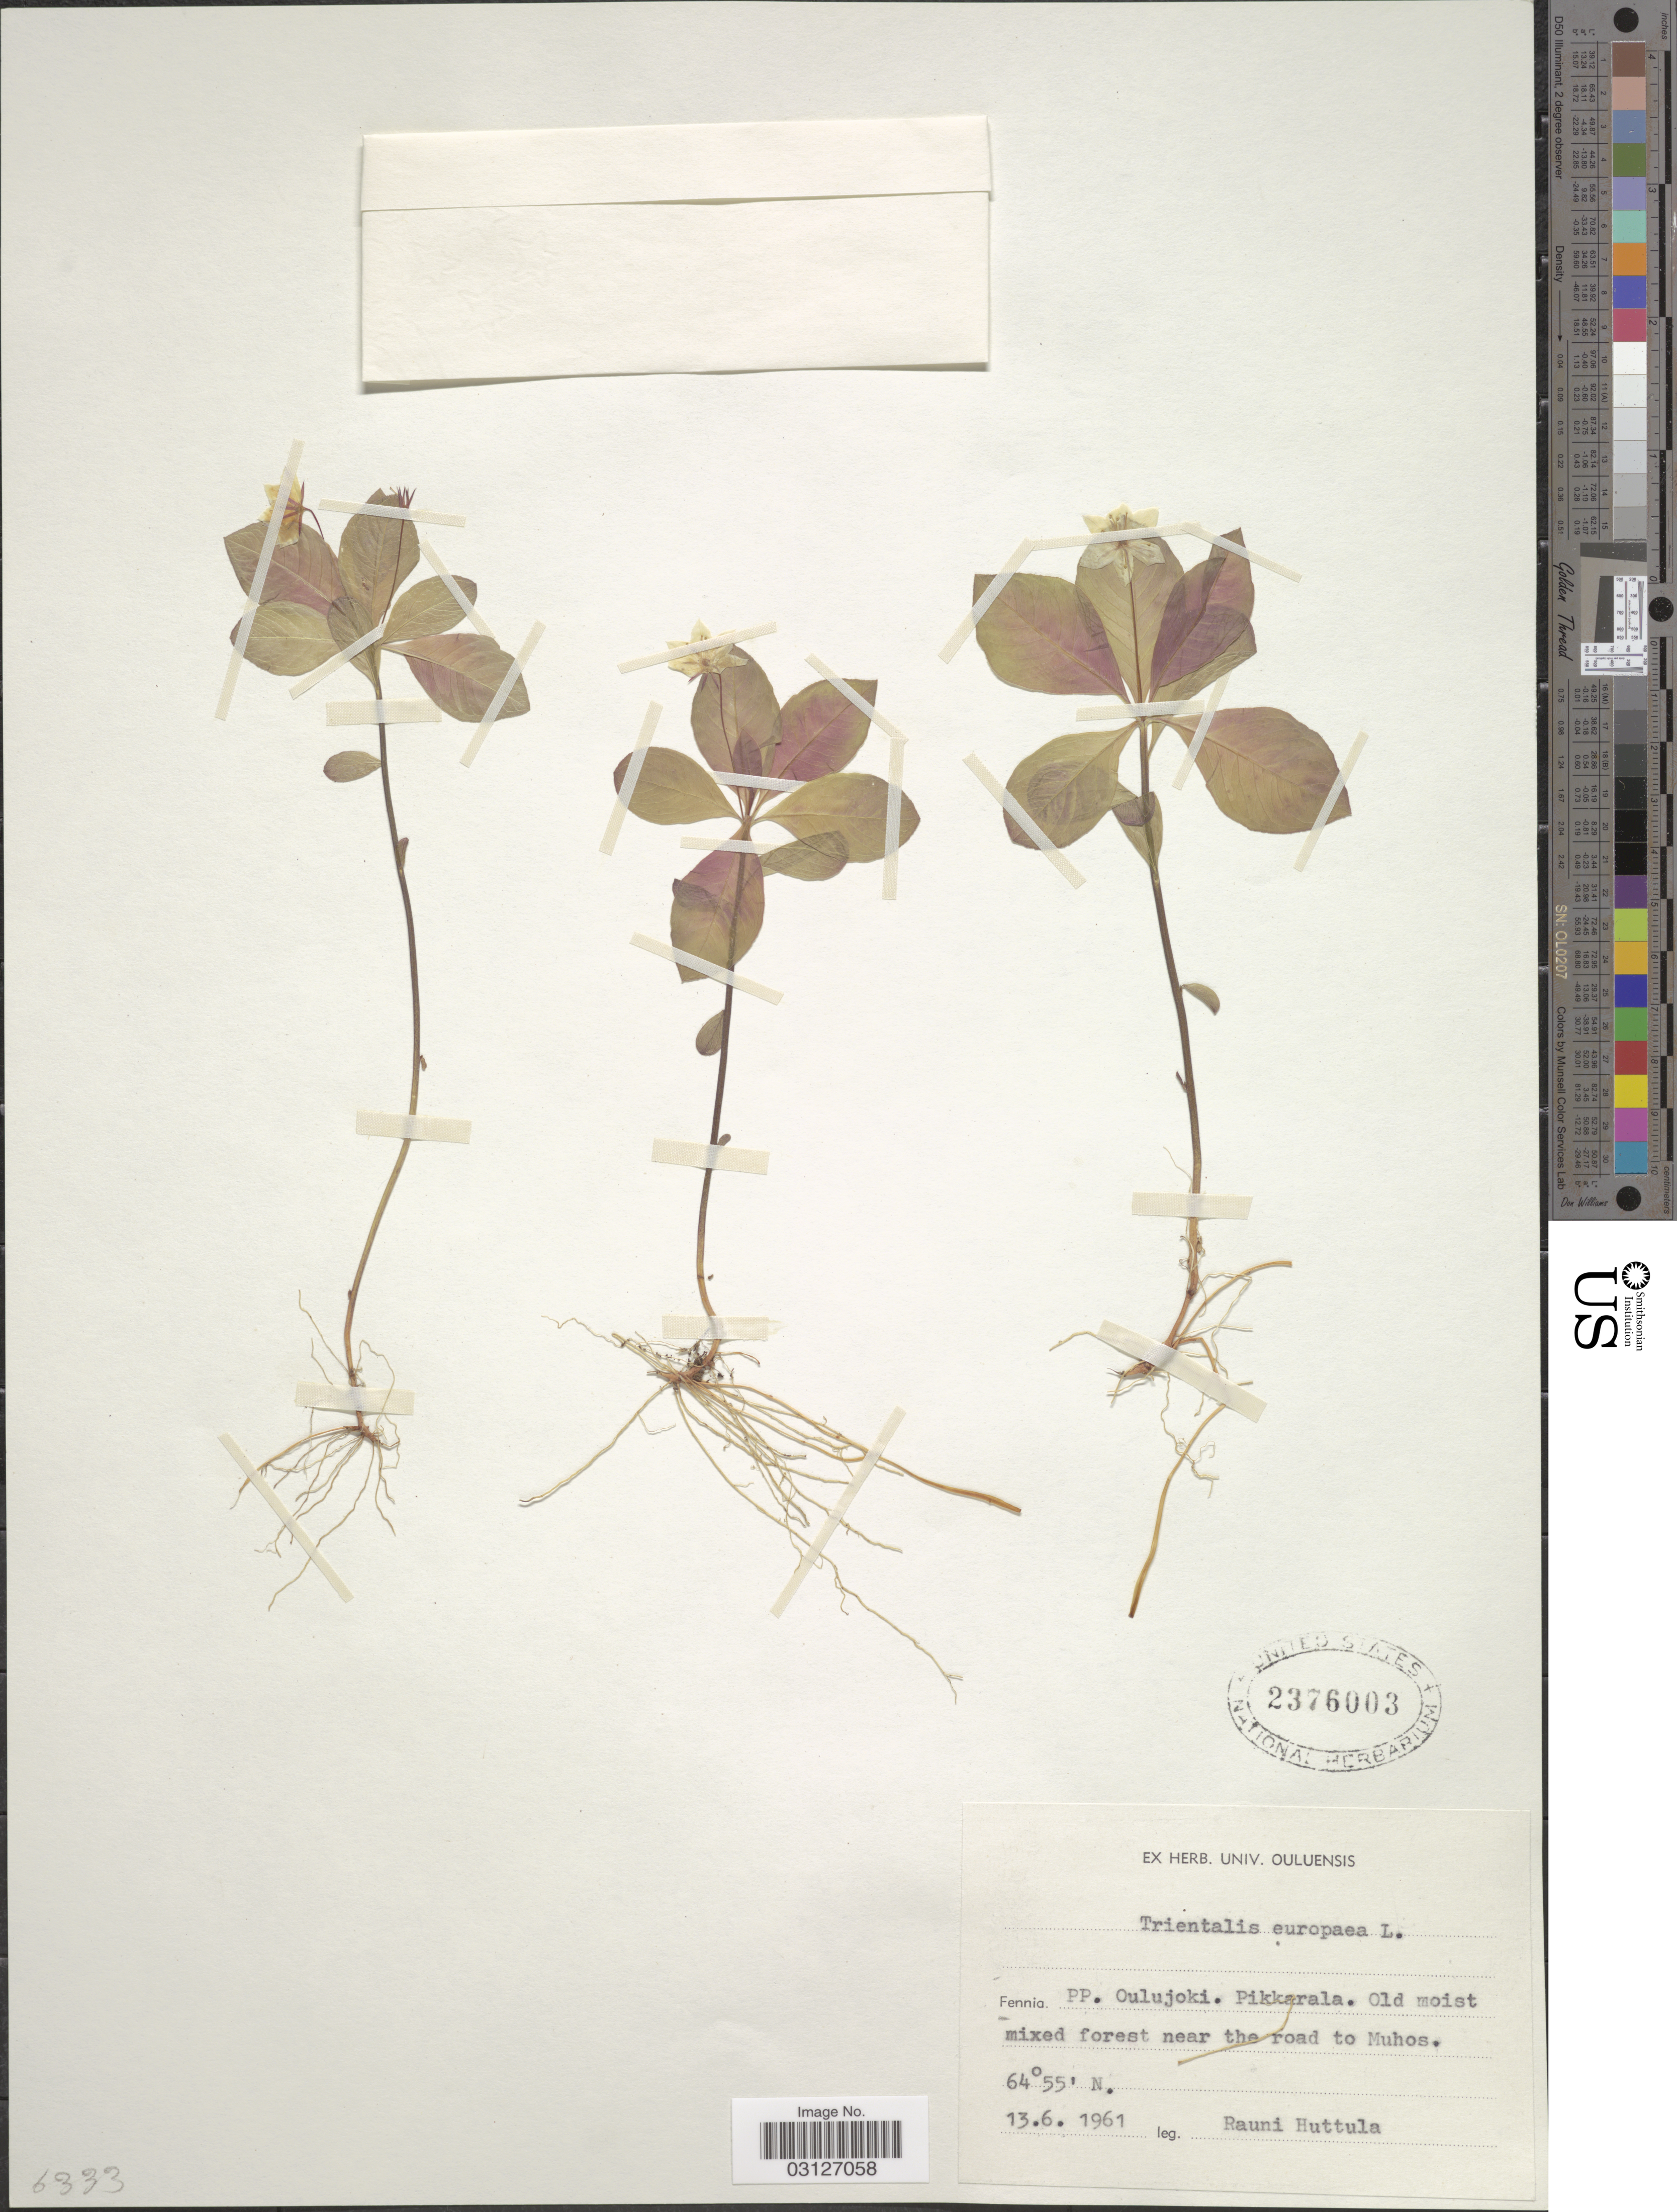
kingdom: Plantae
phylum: Tracheophyta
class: Magnoliopsida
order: Ericales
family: Primulaceae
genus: Trientalis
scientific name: Trientalis europaea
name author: L.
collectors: R. Huttula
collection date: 1961-06-13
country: Finland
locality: Fennia. PP. Oulujoki. Pikkarala. Old moist mixed forest near the road to Muhos.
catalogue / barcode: US 2376003